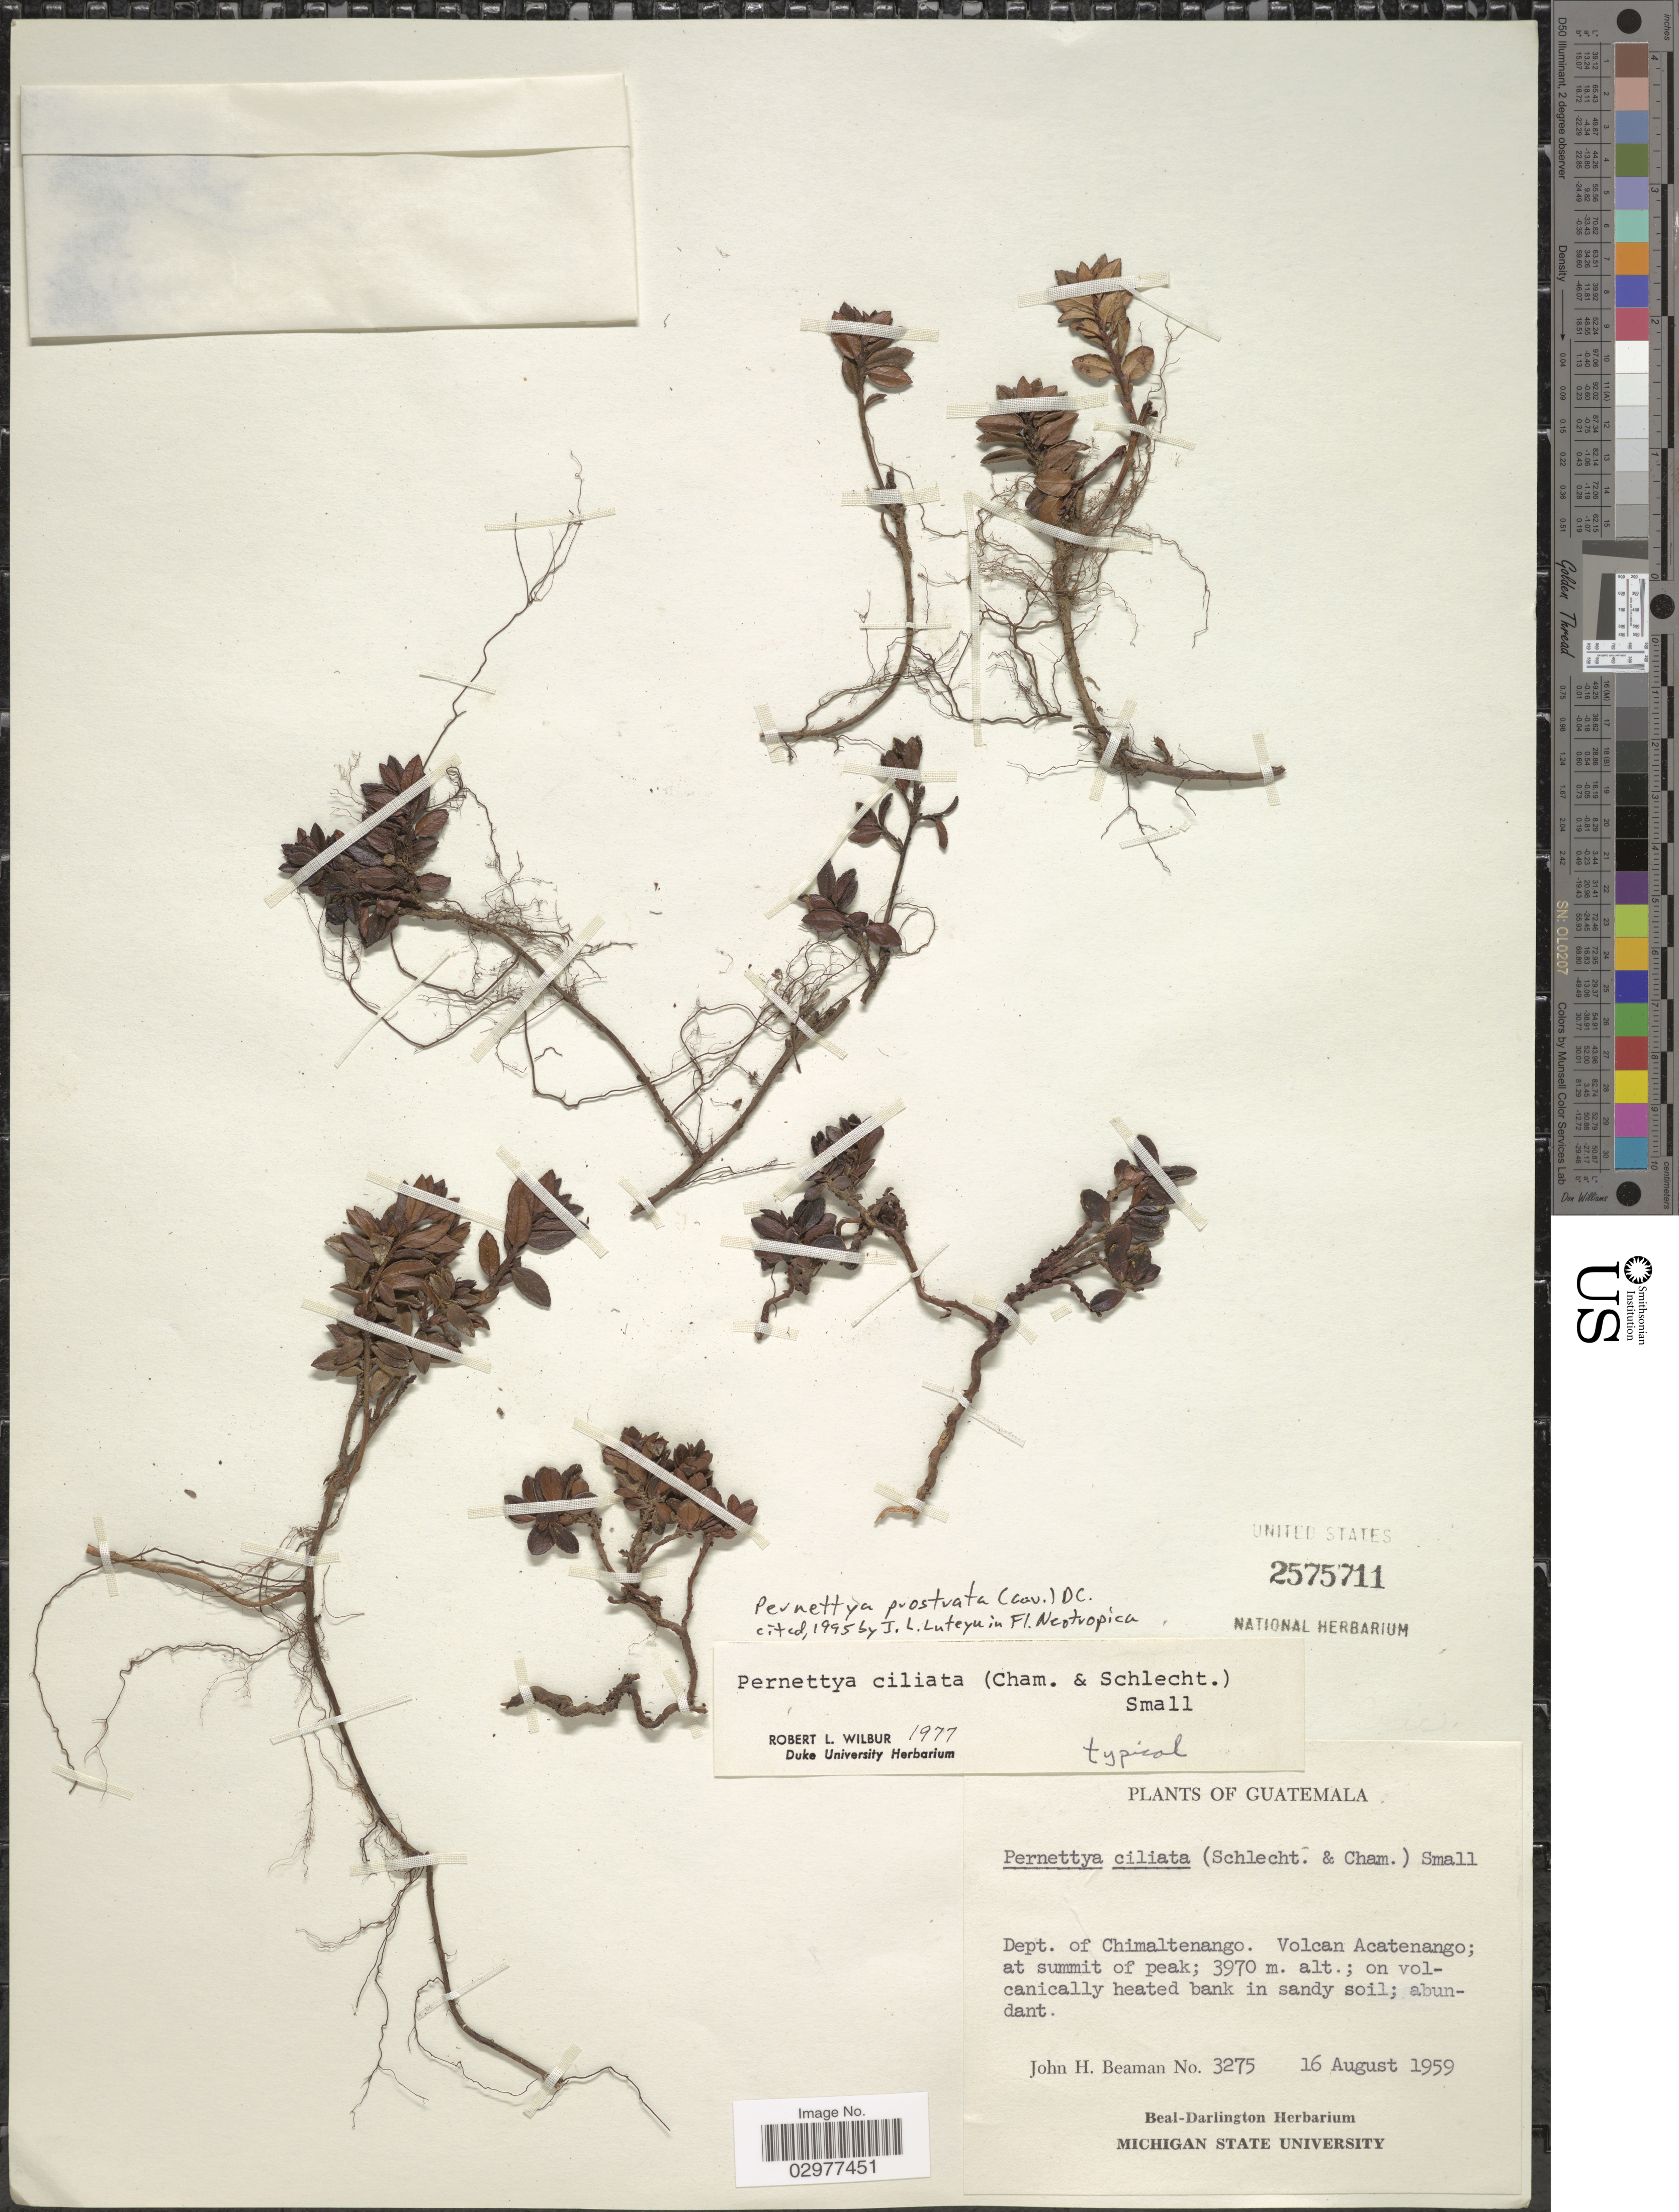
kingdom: Plantae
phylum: Tracheophyta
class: Magnoliopsida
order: Ericales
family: Ericaceae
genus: Pernettya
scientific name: Pernettya prostrata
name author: (Cav.) DC.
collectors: J. H. Beaman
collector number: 3275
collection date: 1959-08-16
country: Guatemala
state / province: Chimaltenango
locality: Volcan Acatenango; at summit of peak.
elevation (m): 3970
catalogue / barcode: US 2575711